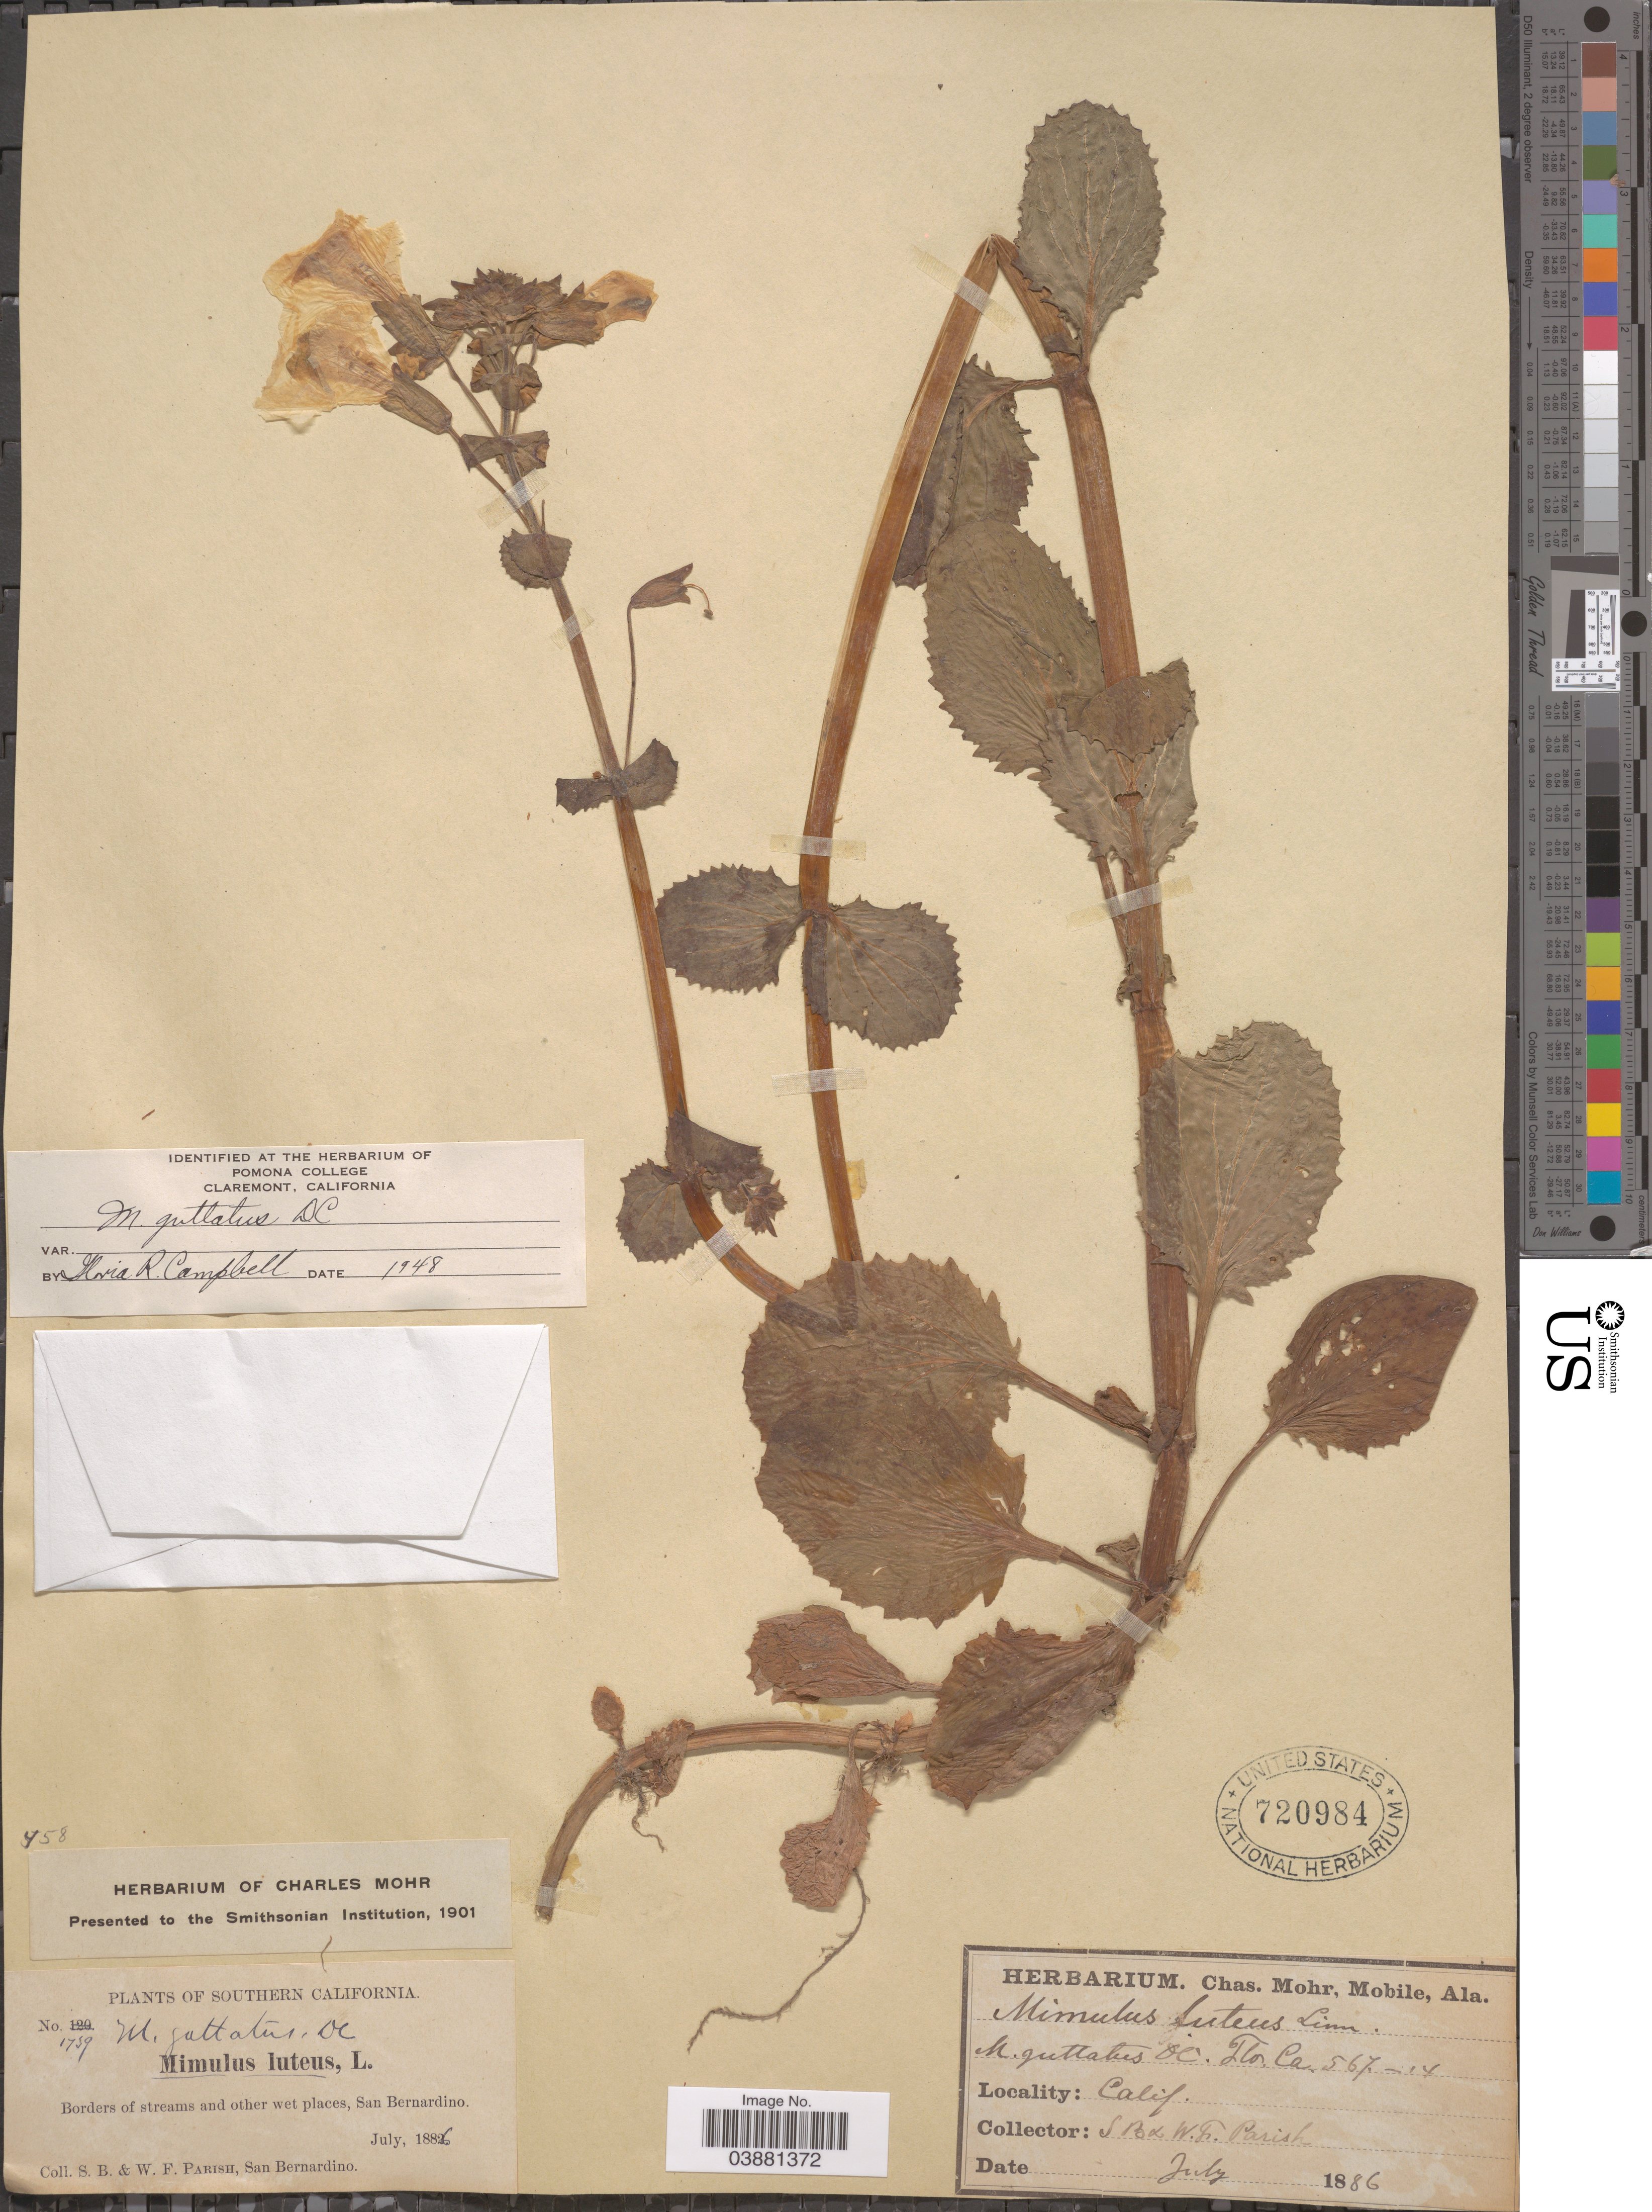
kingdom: Plantae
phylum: Tracheophyta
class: Magnoliopsida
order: Lamiales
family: Phrymaceae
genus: Mimulus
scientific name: Mimulus guttatus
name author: DC.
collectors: S. B. Parish & W. F. Parish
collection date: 1886-07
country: United States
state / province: California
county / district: San Bernardino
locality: Southern California. Borders of streams and other wet places, San Bernardino.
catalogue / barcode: US 720984